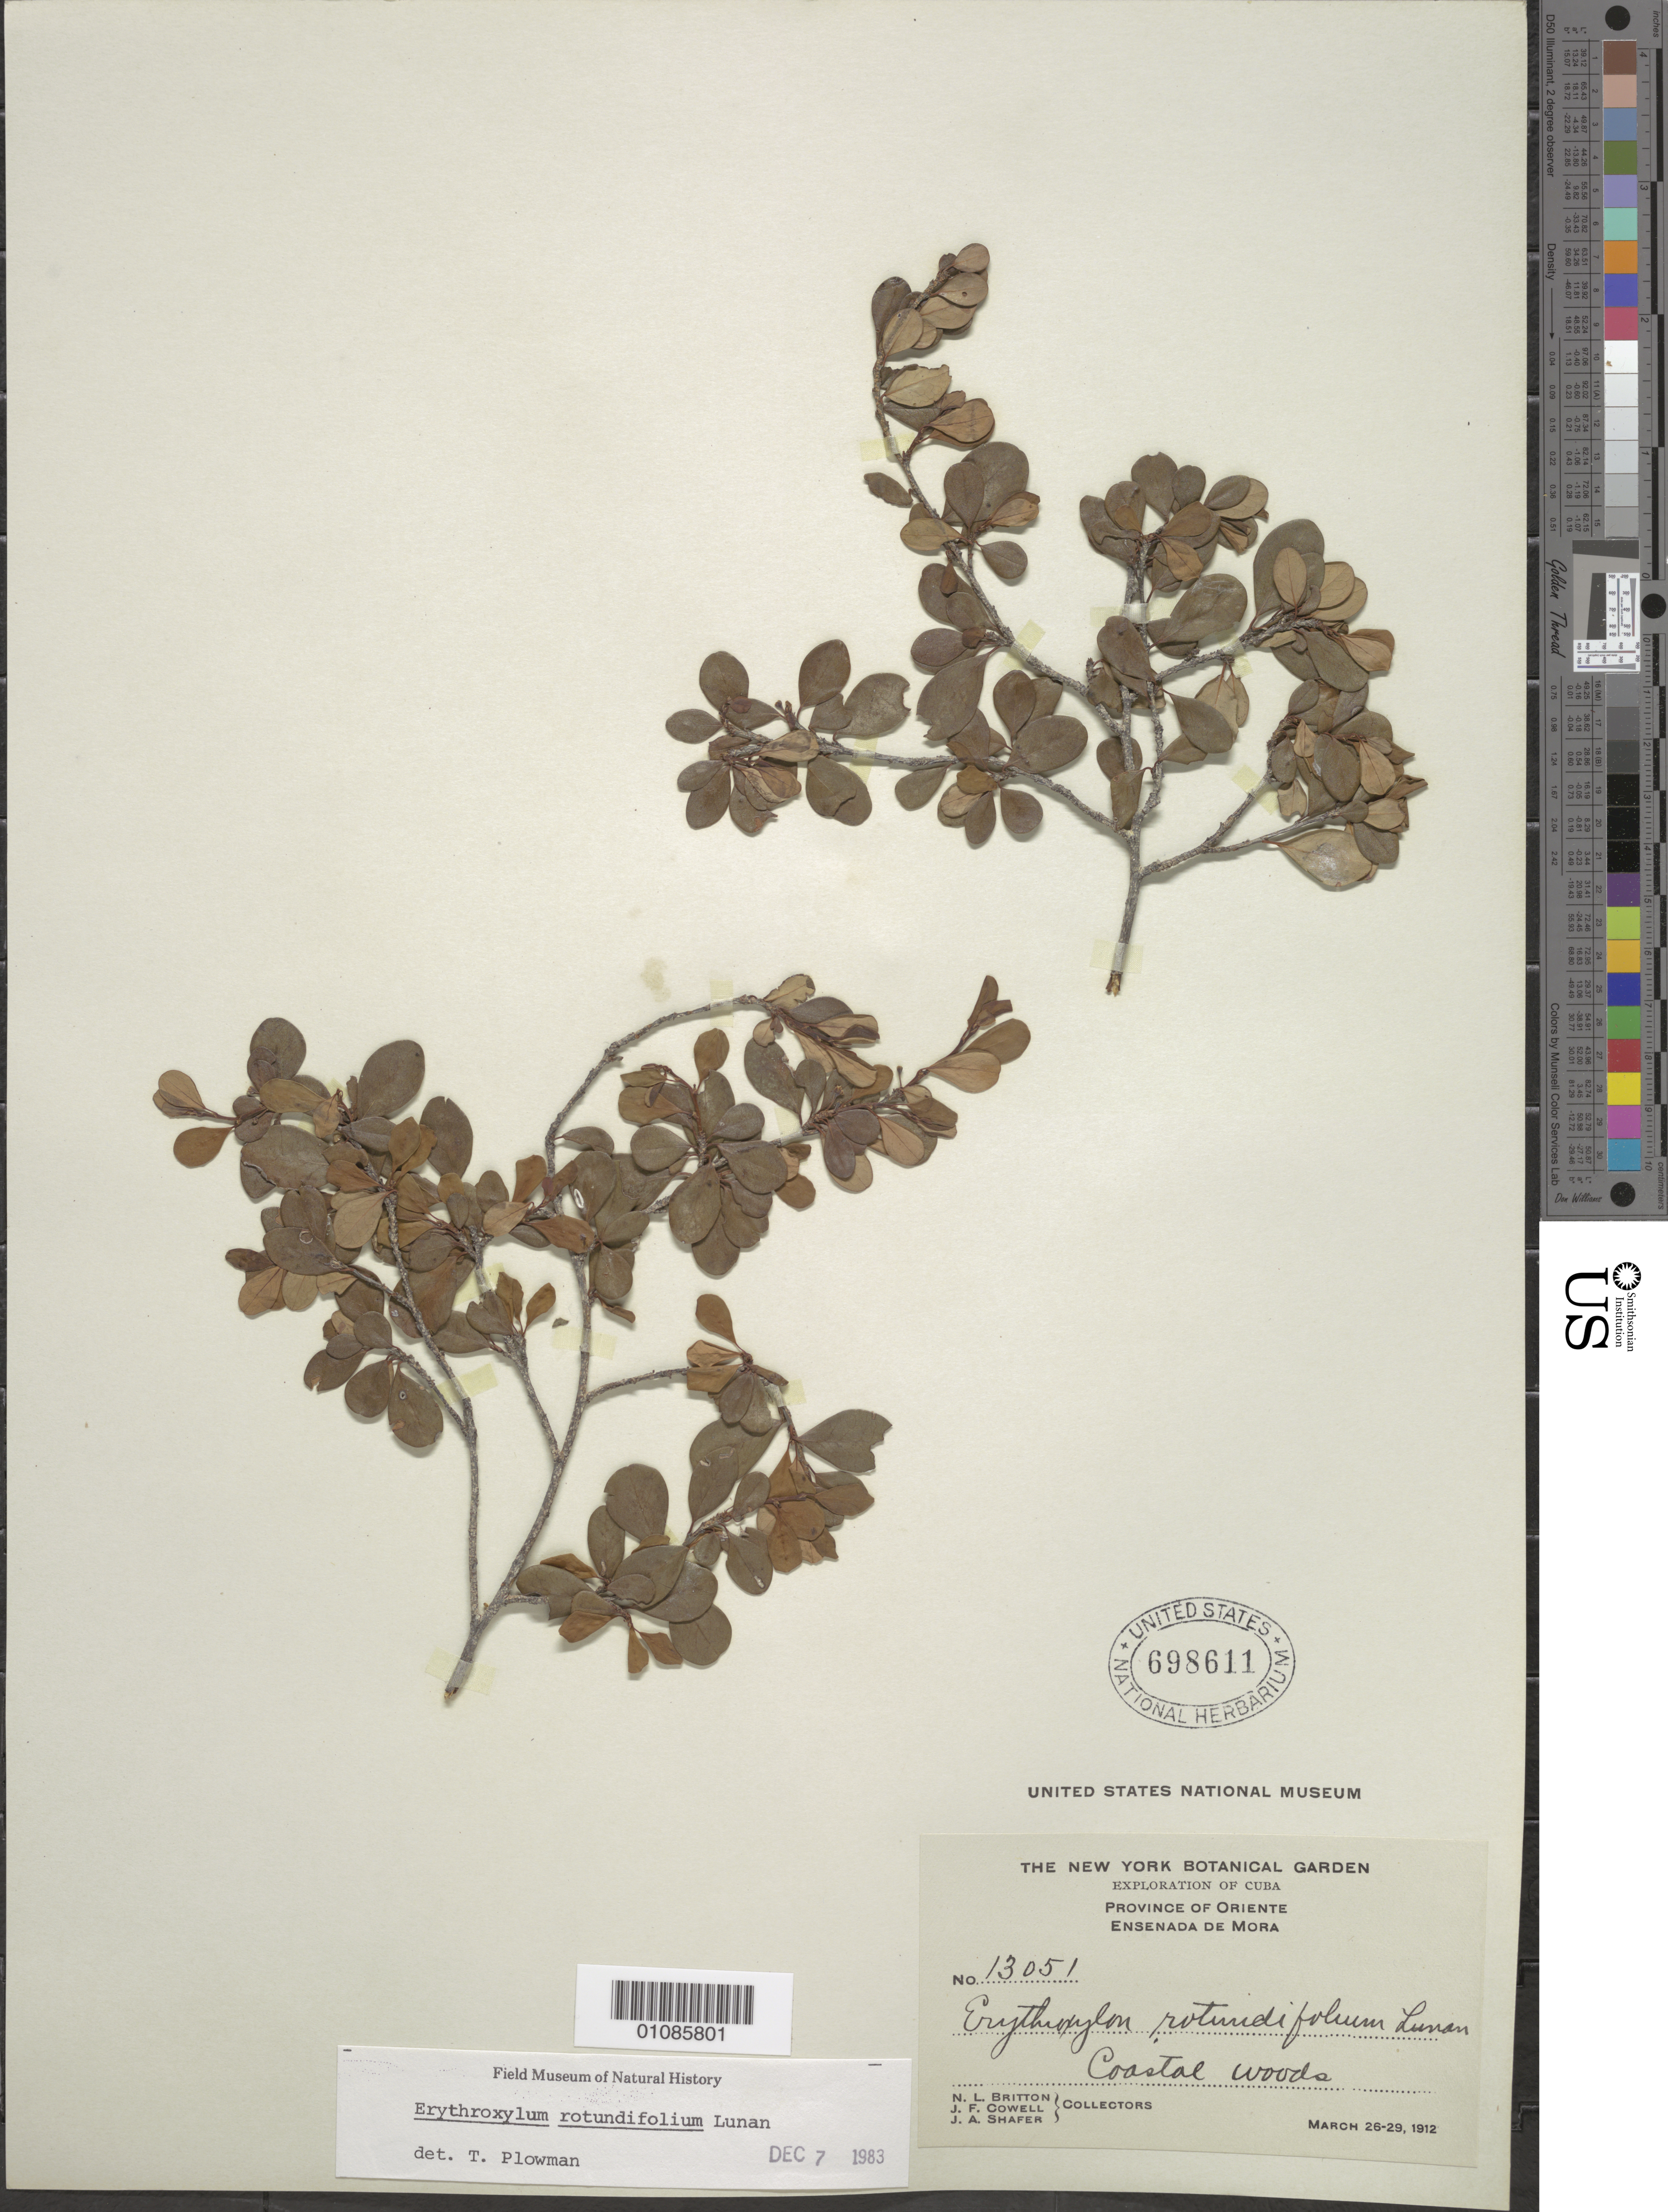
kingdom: Plantae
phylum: Tracheophyta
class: Magnoliopsida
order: Malpighiales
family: Erythroxylaceae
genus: Erythroxylum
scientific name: Erythroxylum rotundifolium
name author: Lunan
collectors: N. Britton, J. F. Cowell & J. A. Shafer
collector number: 13051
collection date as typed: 26 Mar 1912 to 29 Mar 1912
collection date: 1912-03-26/1912-03-29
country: Cuba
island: Cuba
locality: Oriente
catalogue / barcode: US 698611